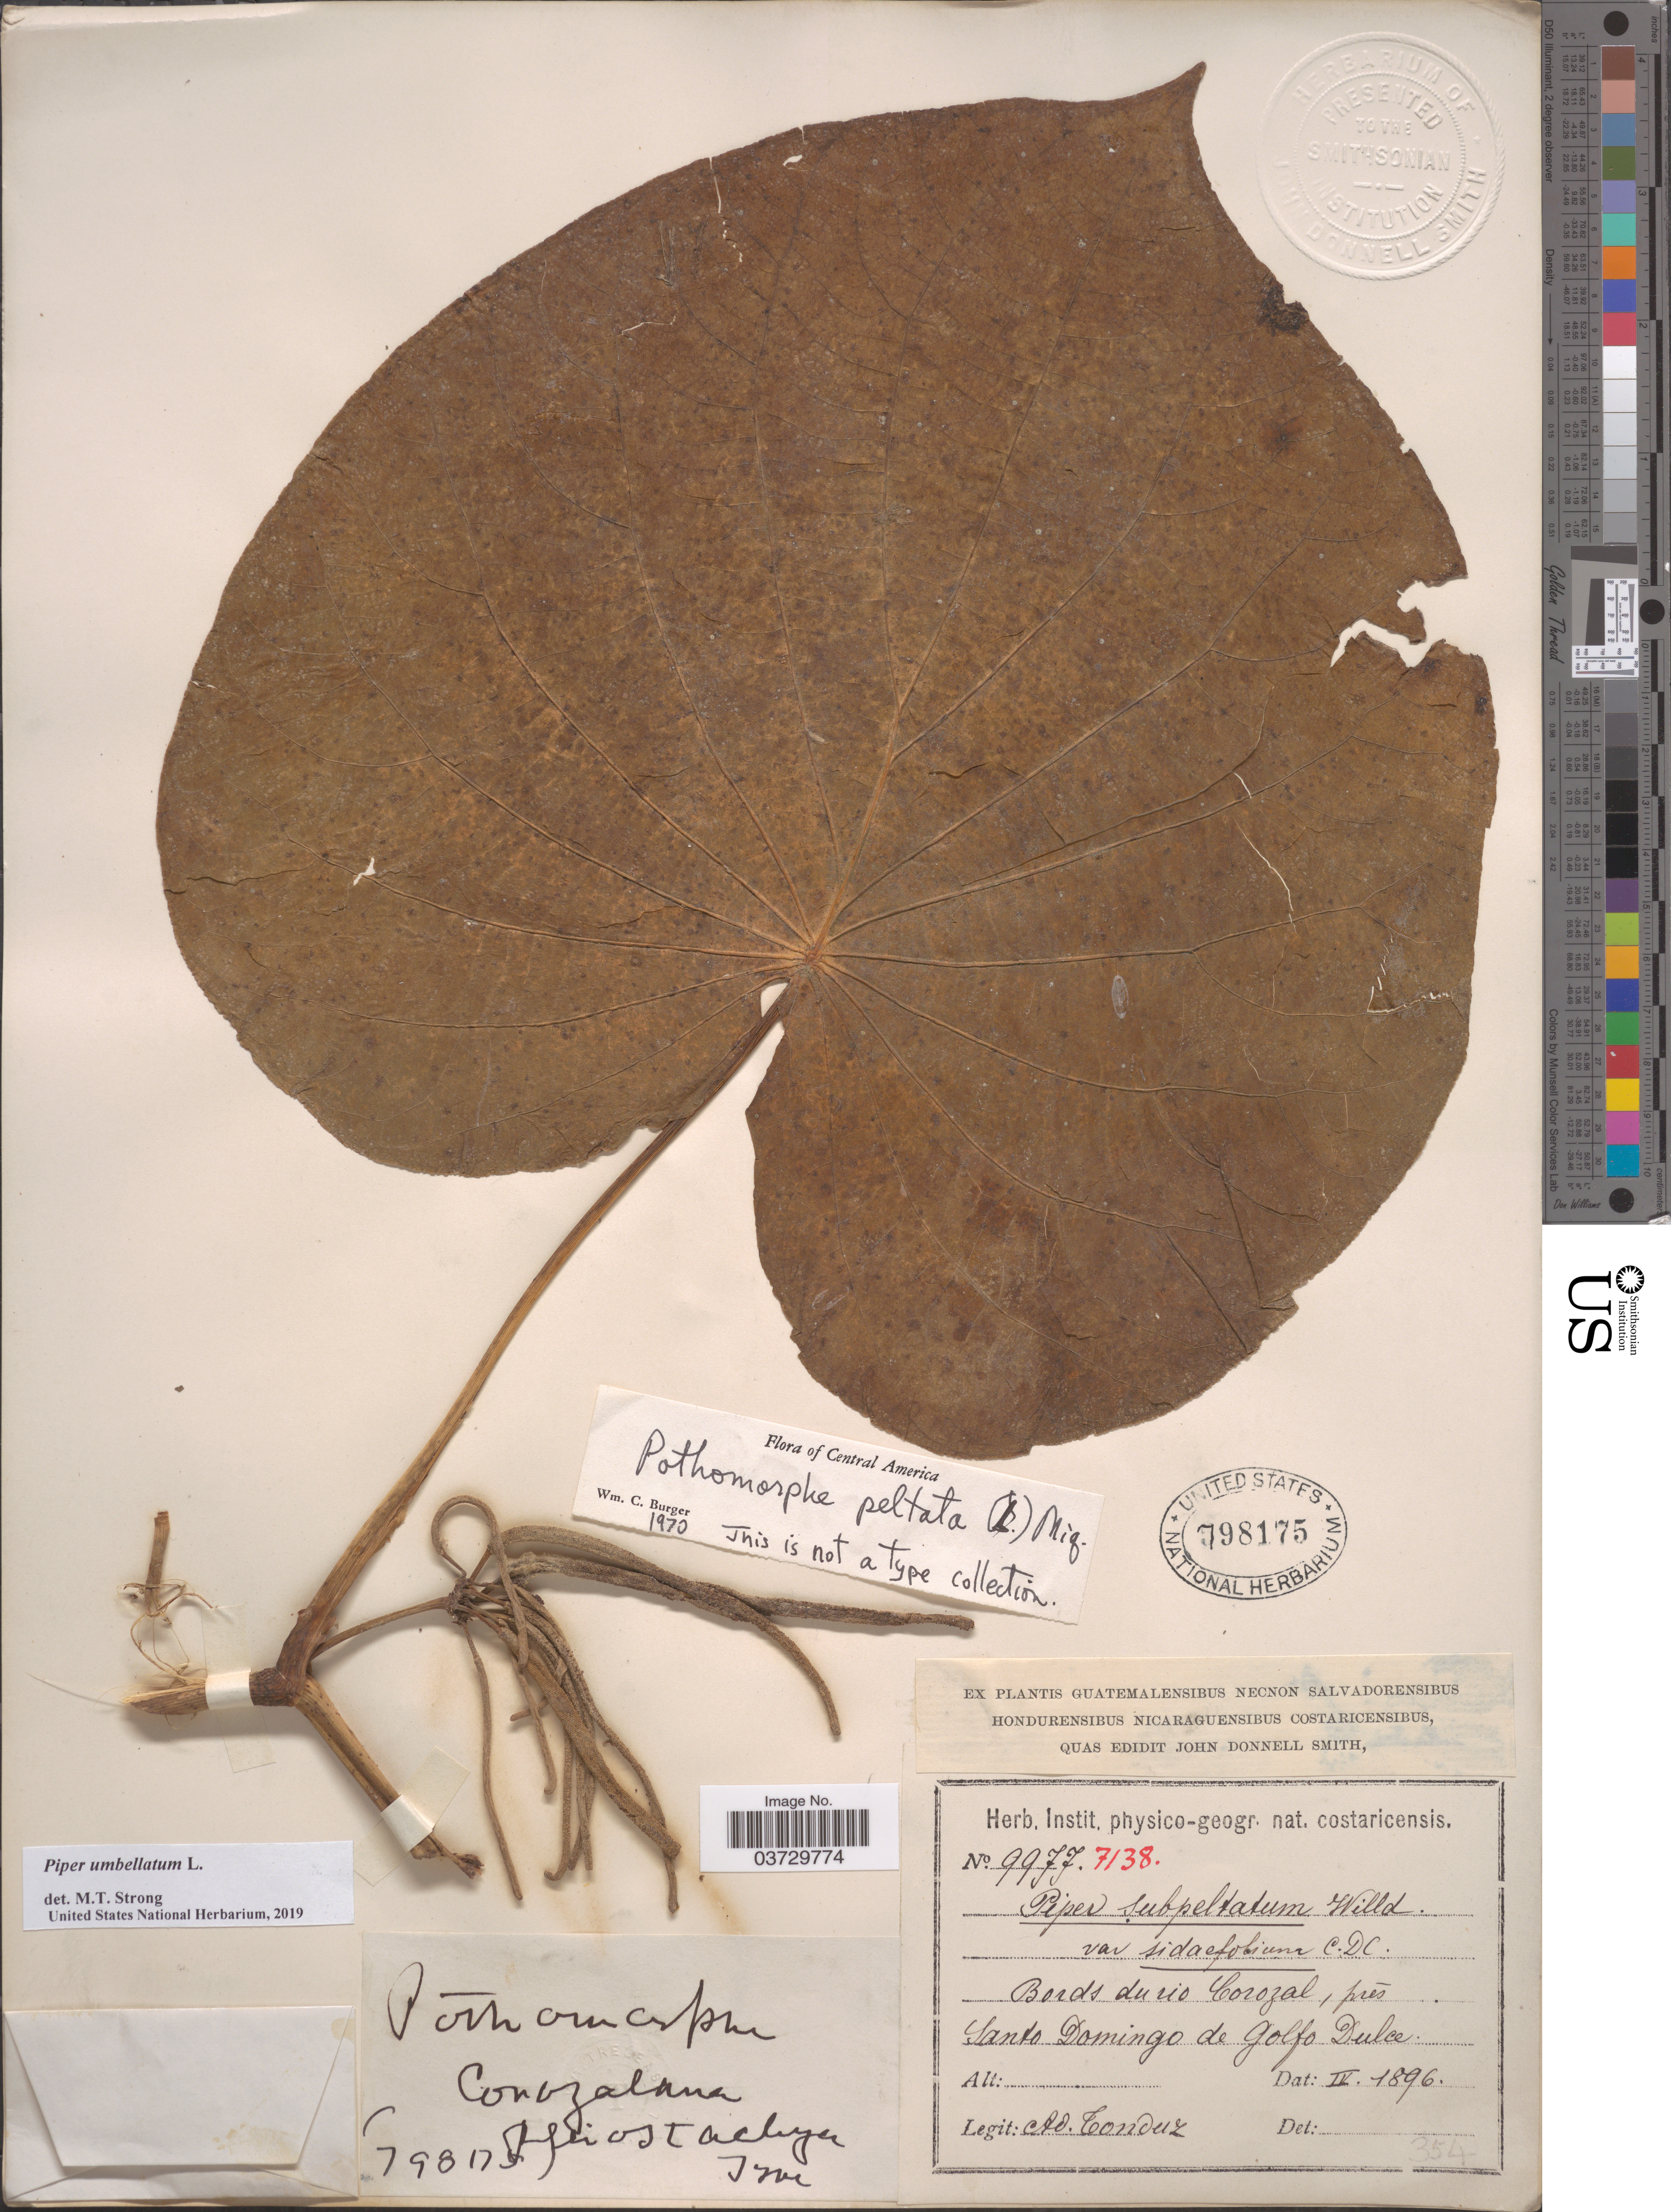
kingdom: Plantae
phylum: Tracheophyta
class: Magnoliopsida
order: Piperales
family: Piperaceae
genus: Piper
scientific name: Piper umbellatum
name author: L.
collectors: A. Tonduz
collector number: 9977/7138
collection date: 1896-04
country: Costa Rica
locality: Bords du rio Corozal, prés Santo Domingo de Golfo Dulce.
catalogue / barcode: US 798175